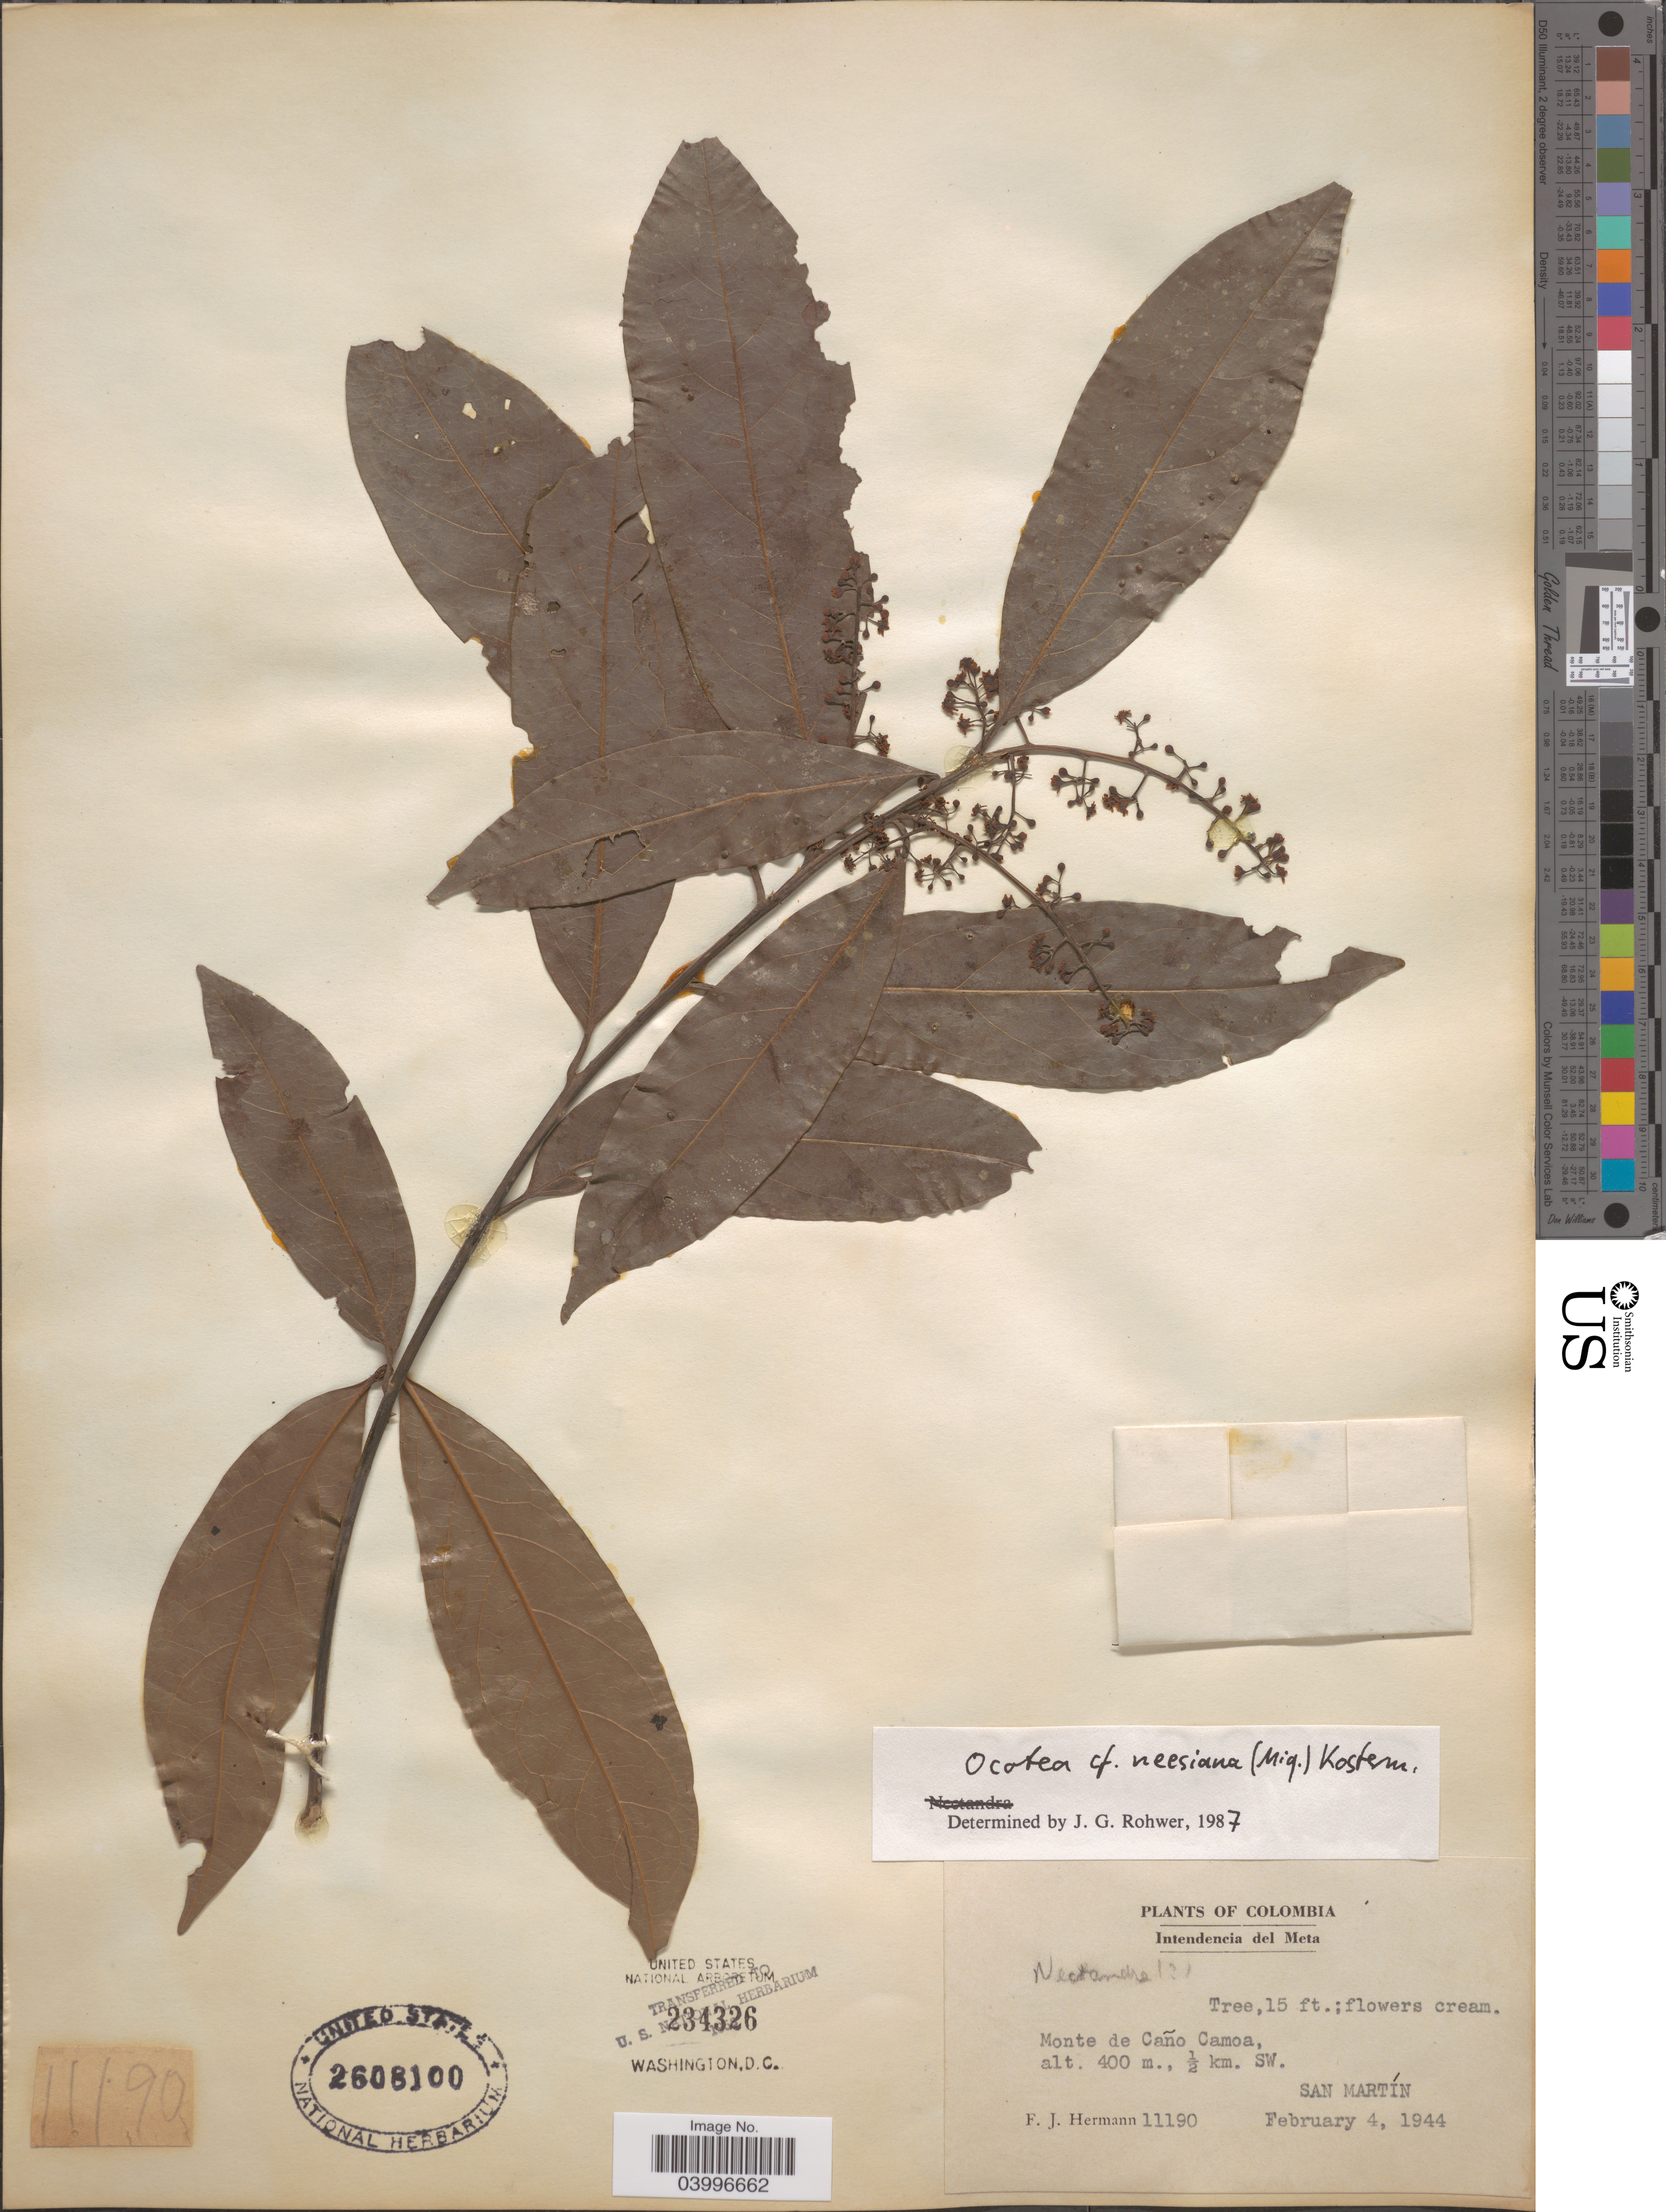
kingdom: Plantae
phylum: Tracheophyta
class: Magnoliopsida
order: Laurales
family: Lauraceae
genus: Ocotea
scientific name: Ocotea neesiana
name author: (Miq.) Kosterm.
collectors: F. J. Hermann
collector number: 11190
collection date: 1944-02-04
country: Colombia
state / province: Meta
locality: Intendencia del Meta. Monte de Caño Camoa. ½ km. SW. San Martín.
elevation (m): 400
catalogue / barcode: US 2608100